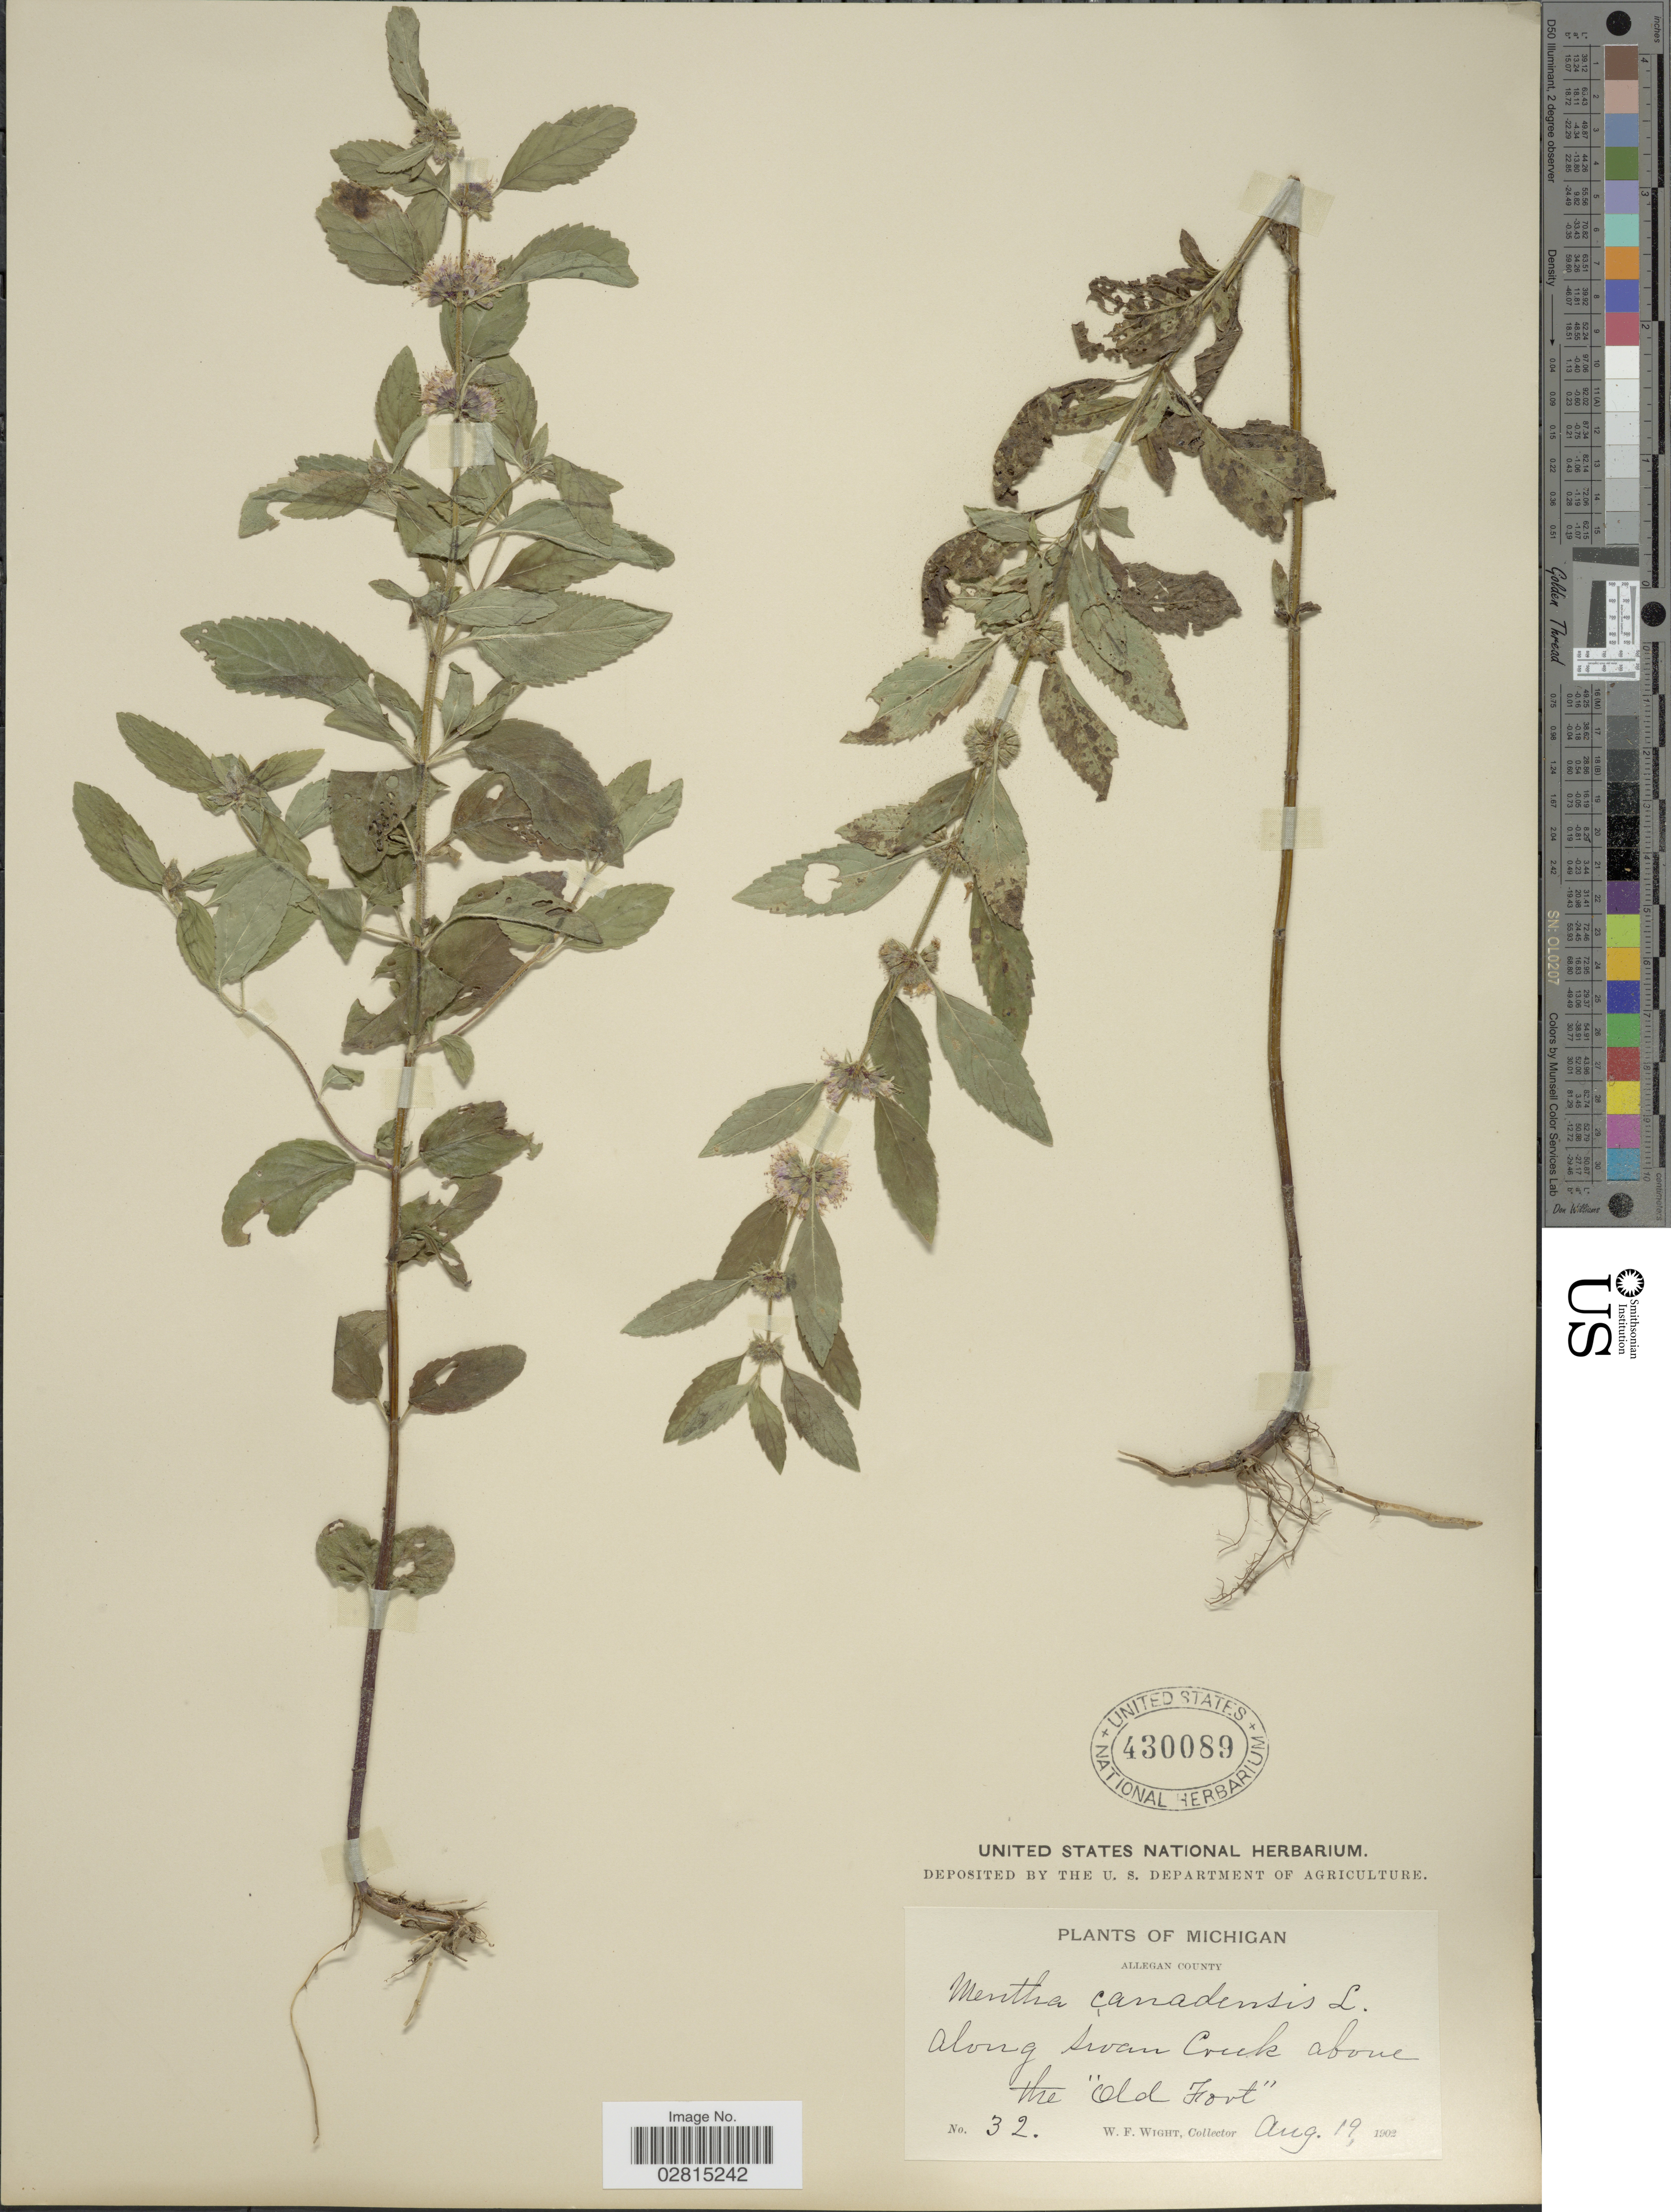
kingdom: Plantae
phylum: Tracheophyta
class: Magnoliopsida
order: Lamiales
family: Lamiaceae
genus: Mentha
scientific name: Mentha canadensis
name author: L.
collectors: W. Wight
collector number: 32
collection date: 1902-08-19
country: United States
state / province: Michigan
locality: Allegan County, along Swan Creek above the "Old Fort".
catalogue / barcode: US 430089